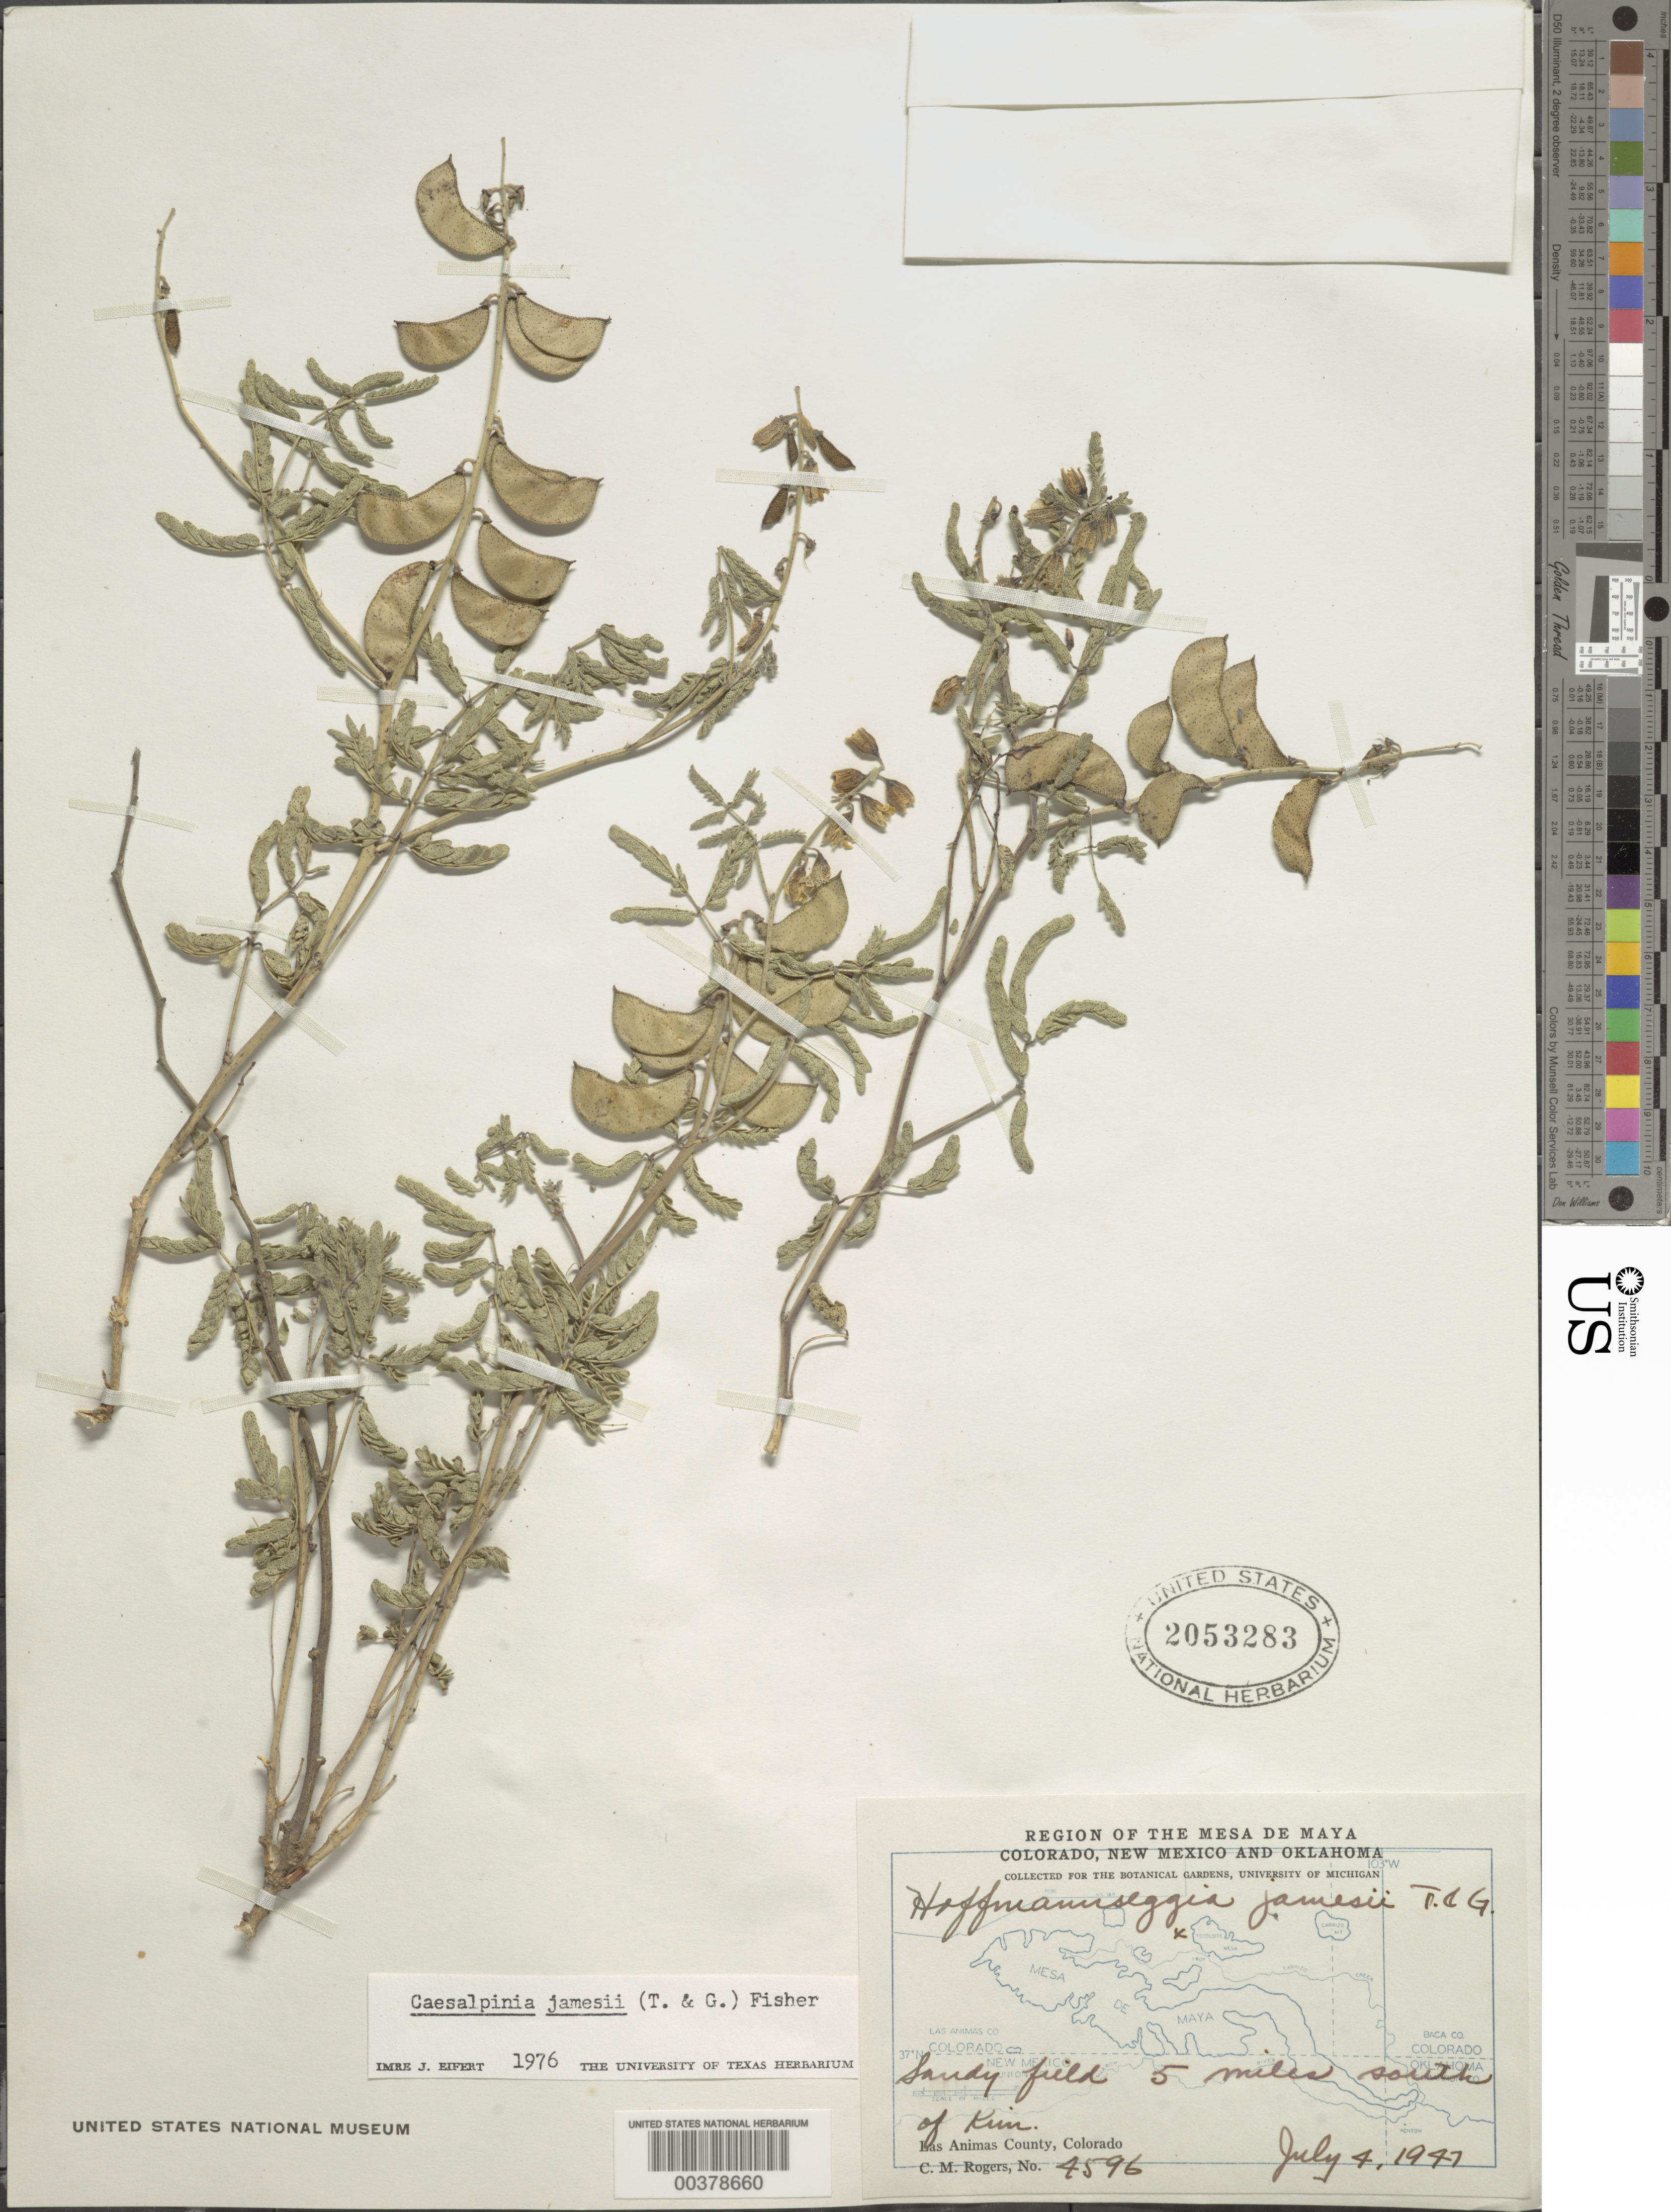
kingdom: Plantae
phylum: Tracheophyta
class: Magnoliopsida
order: Fabales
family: Fabaceae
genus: Pomaria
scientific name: Pomaria jamesii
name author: (Torr. & A. Gray) Walp.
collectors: C. M. Rogers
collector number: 4596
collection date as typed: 04 Jul 1947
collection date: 1947-07-04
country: United States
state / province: Colorado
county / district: Las Animas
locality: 5 mi s of kim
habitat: Sandy field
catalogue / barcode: US 2053283